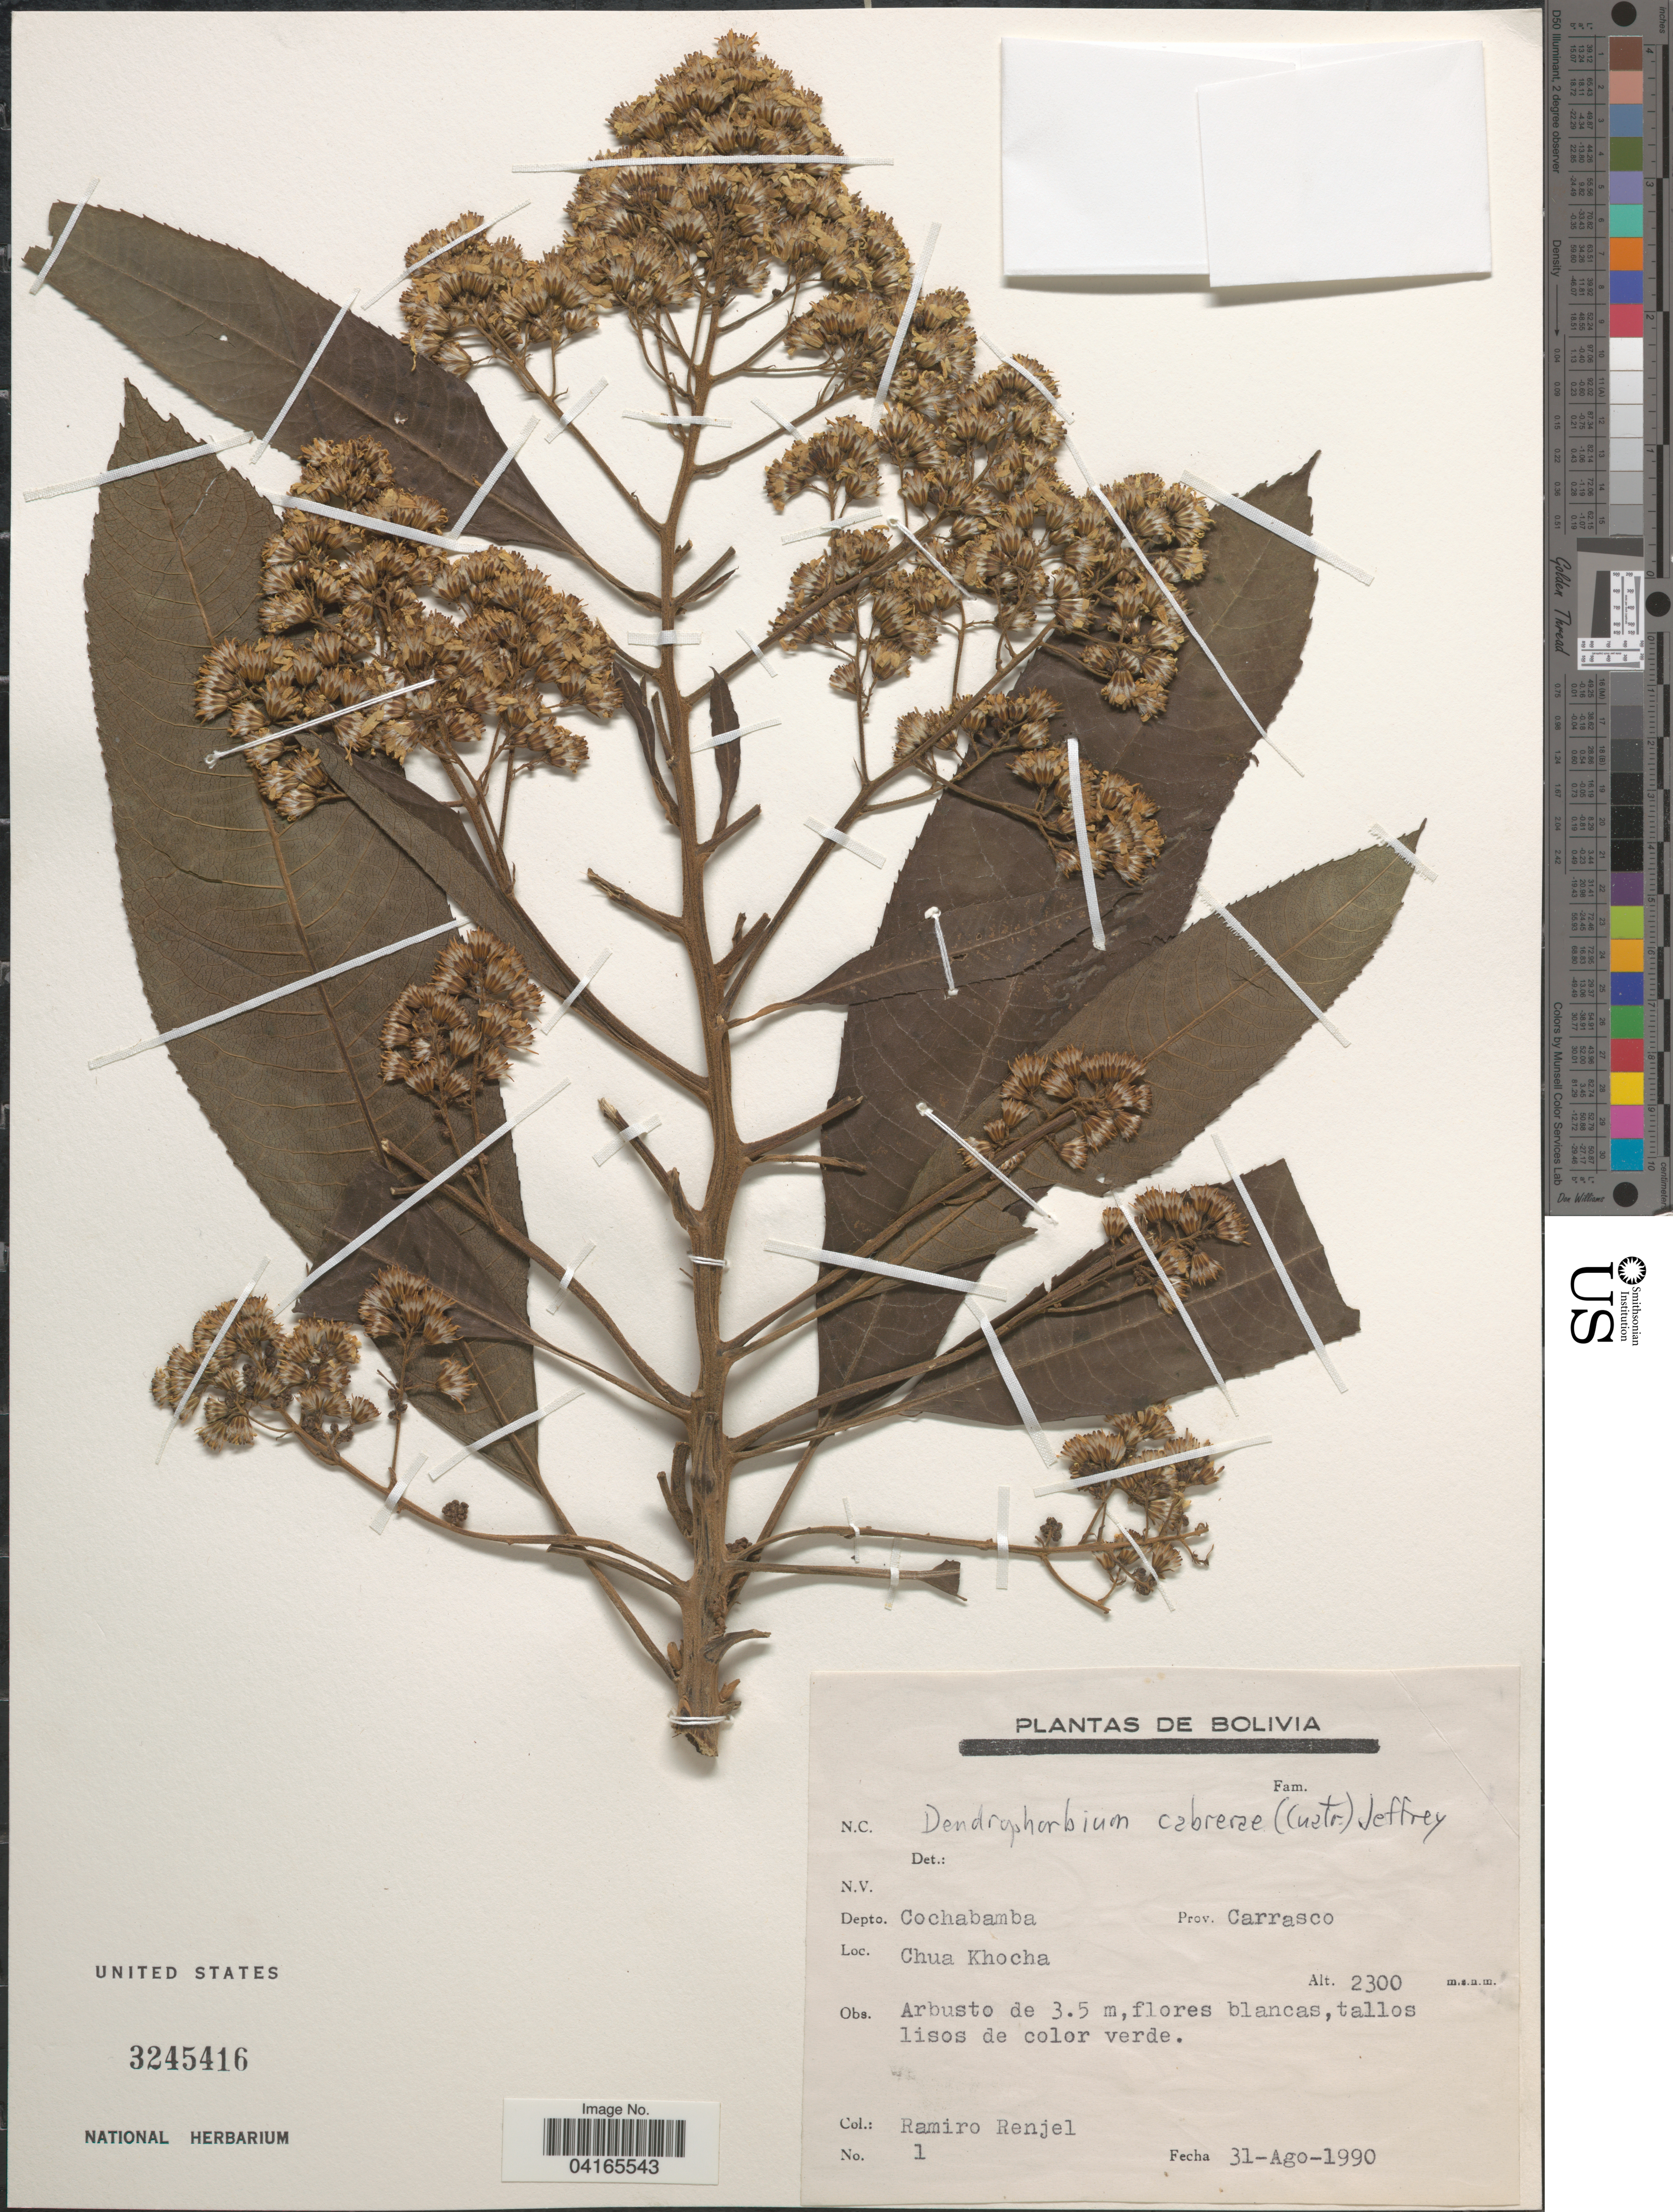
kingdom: Plantae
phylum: Tracheophyta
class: Magnoliopsida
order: Asterales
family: Asteraceae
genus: Dendrophorbium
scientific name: Dendrophorbium cabrerae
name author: (Cuatrec.) C. Jeffrey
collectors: R. Renjel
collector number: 1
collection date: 1990-08-31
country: Bolivia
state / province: Cochabamba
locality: Depto. Cochabamba. Prov. Carrasco. Chua Khocha.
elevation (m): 2300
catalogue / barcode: US 3245416